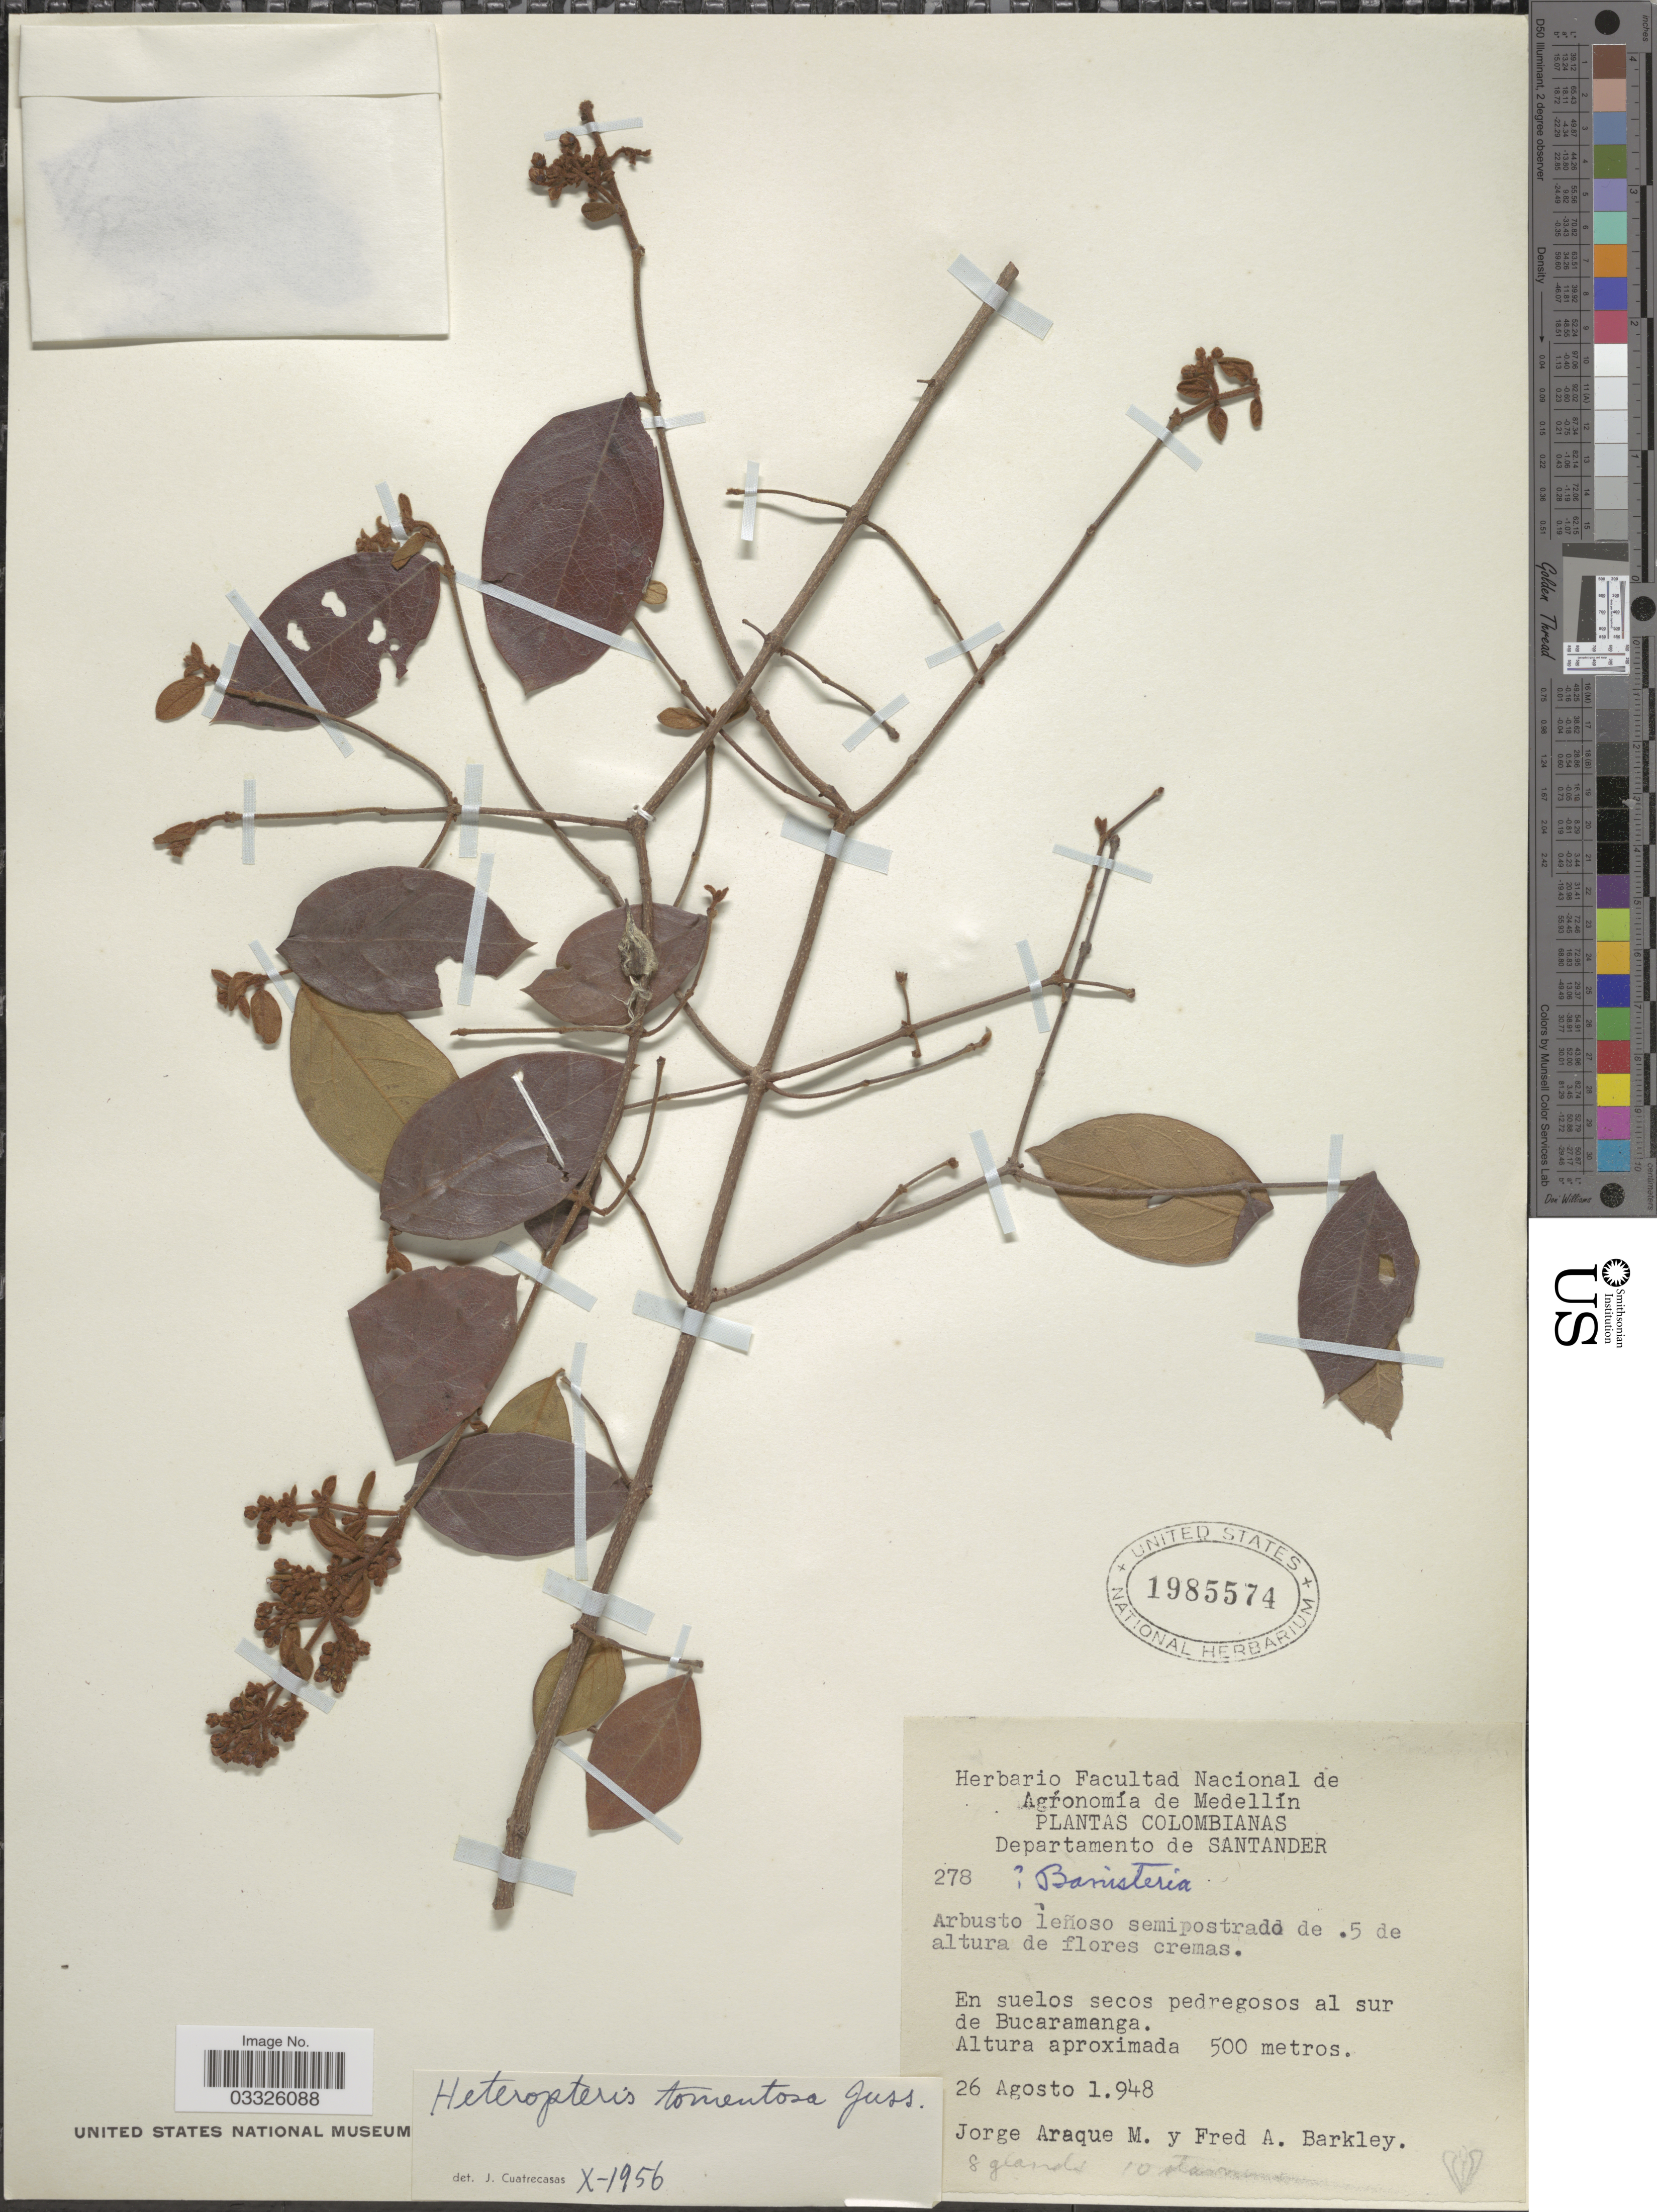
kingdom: Plantae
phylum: Tracheophyta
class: Magnoliopsida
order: Malpighiales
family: Malpighiaceae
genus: Heteropterys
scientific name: Heteropterys tomentosa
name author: A. Juss.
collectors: J. Araque Molina & F. A. Barkley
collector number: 278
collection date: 1948-08-26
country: Colombia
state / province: Santander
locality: Departamento de Santander. En suelos secos pedregosos al sur de Bucaramanga.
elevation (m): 500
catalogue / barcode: US 1985574